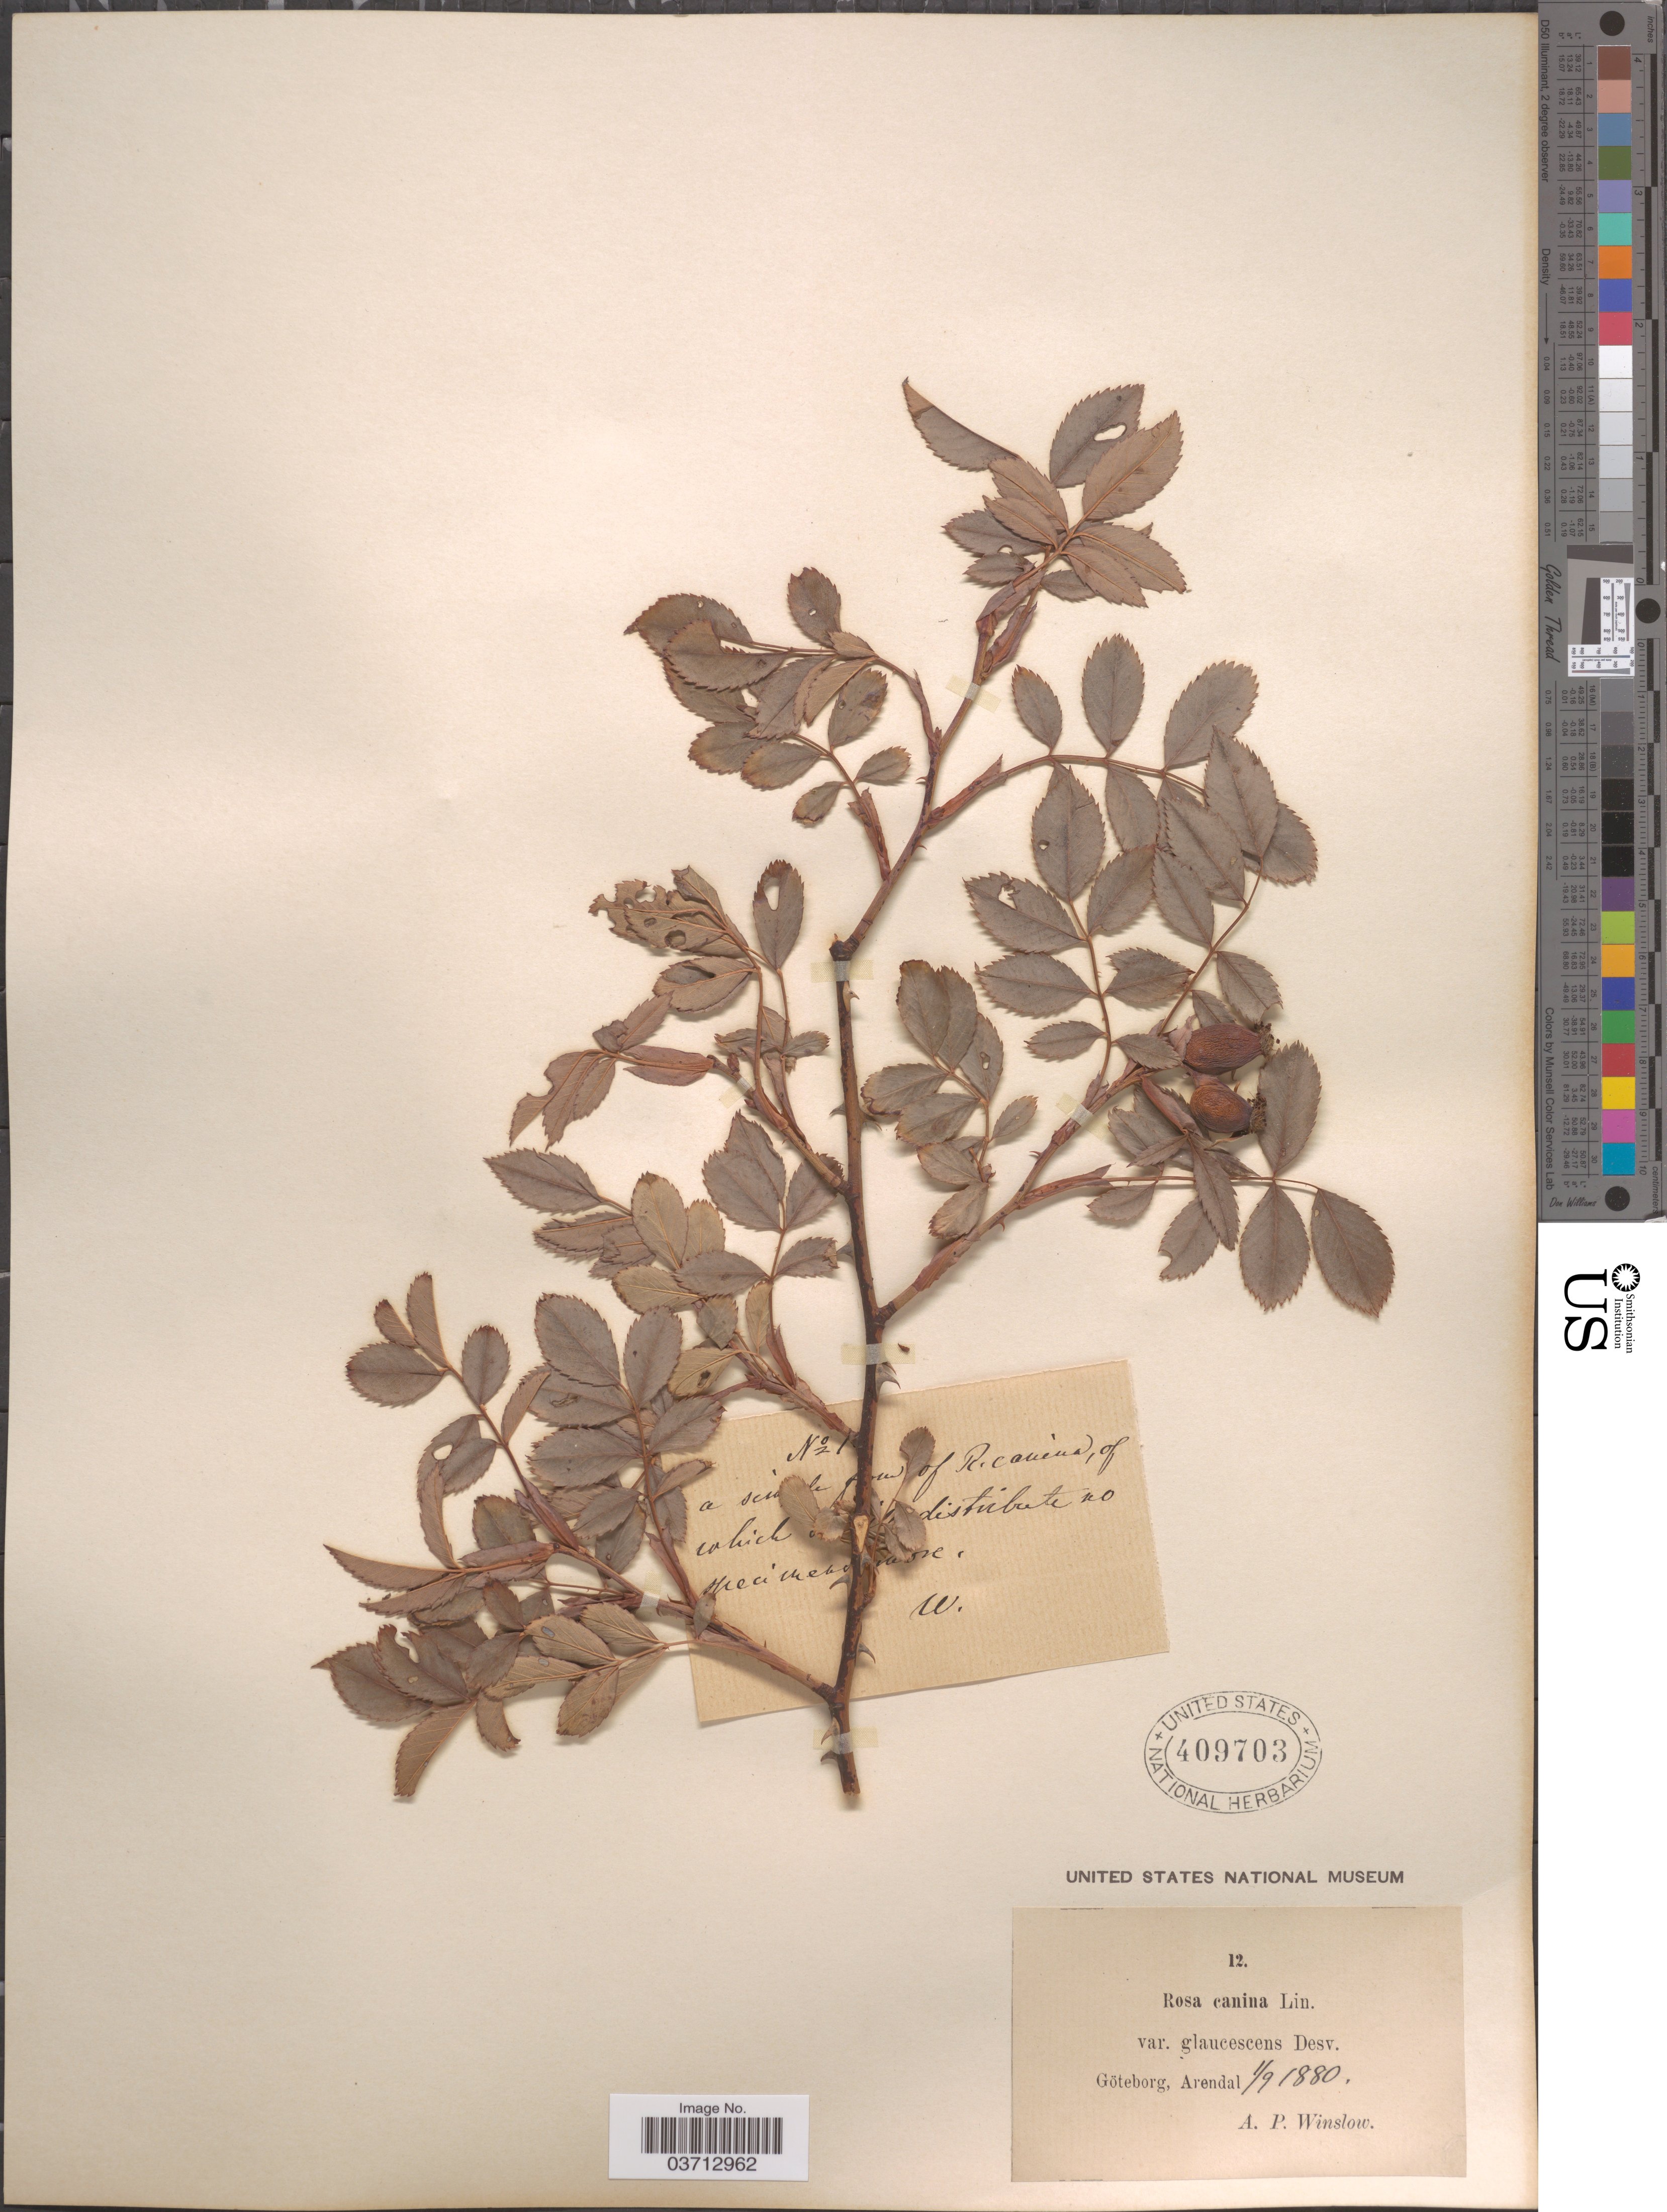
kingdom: Plantae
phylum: Tracheophyta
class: Magnoliopsida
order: Rosales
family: Rosaceae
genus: Rosa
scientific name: Rosa canina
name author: L.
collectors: A. Winslow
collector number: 12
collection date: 1880-09-01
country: Sweden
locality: Göteborg, Arendal.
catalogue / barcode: US 409703